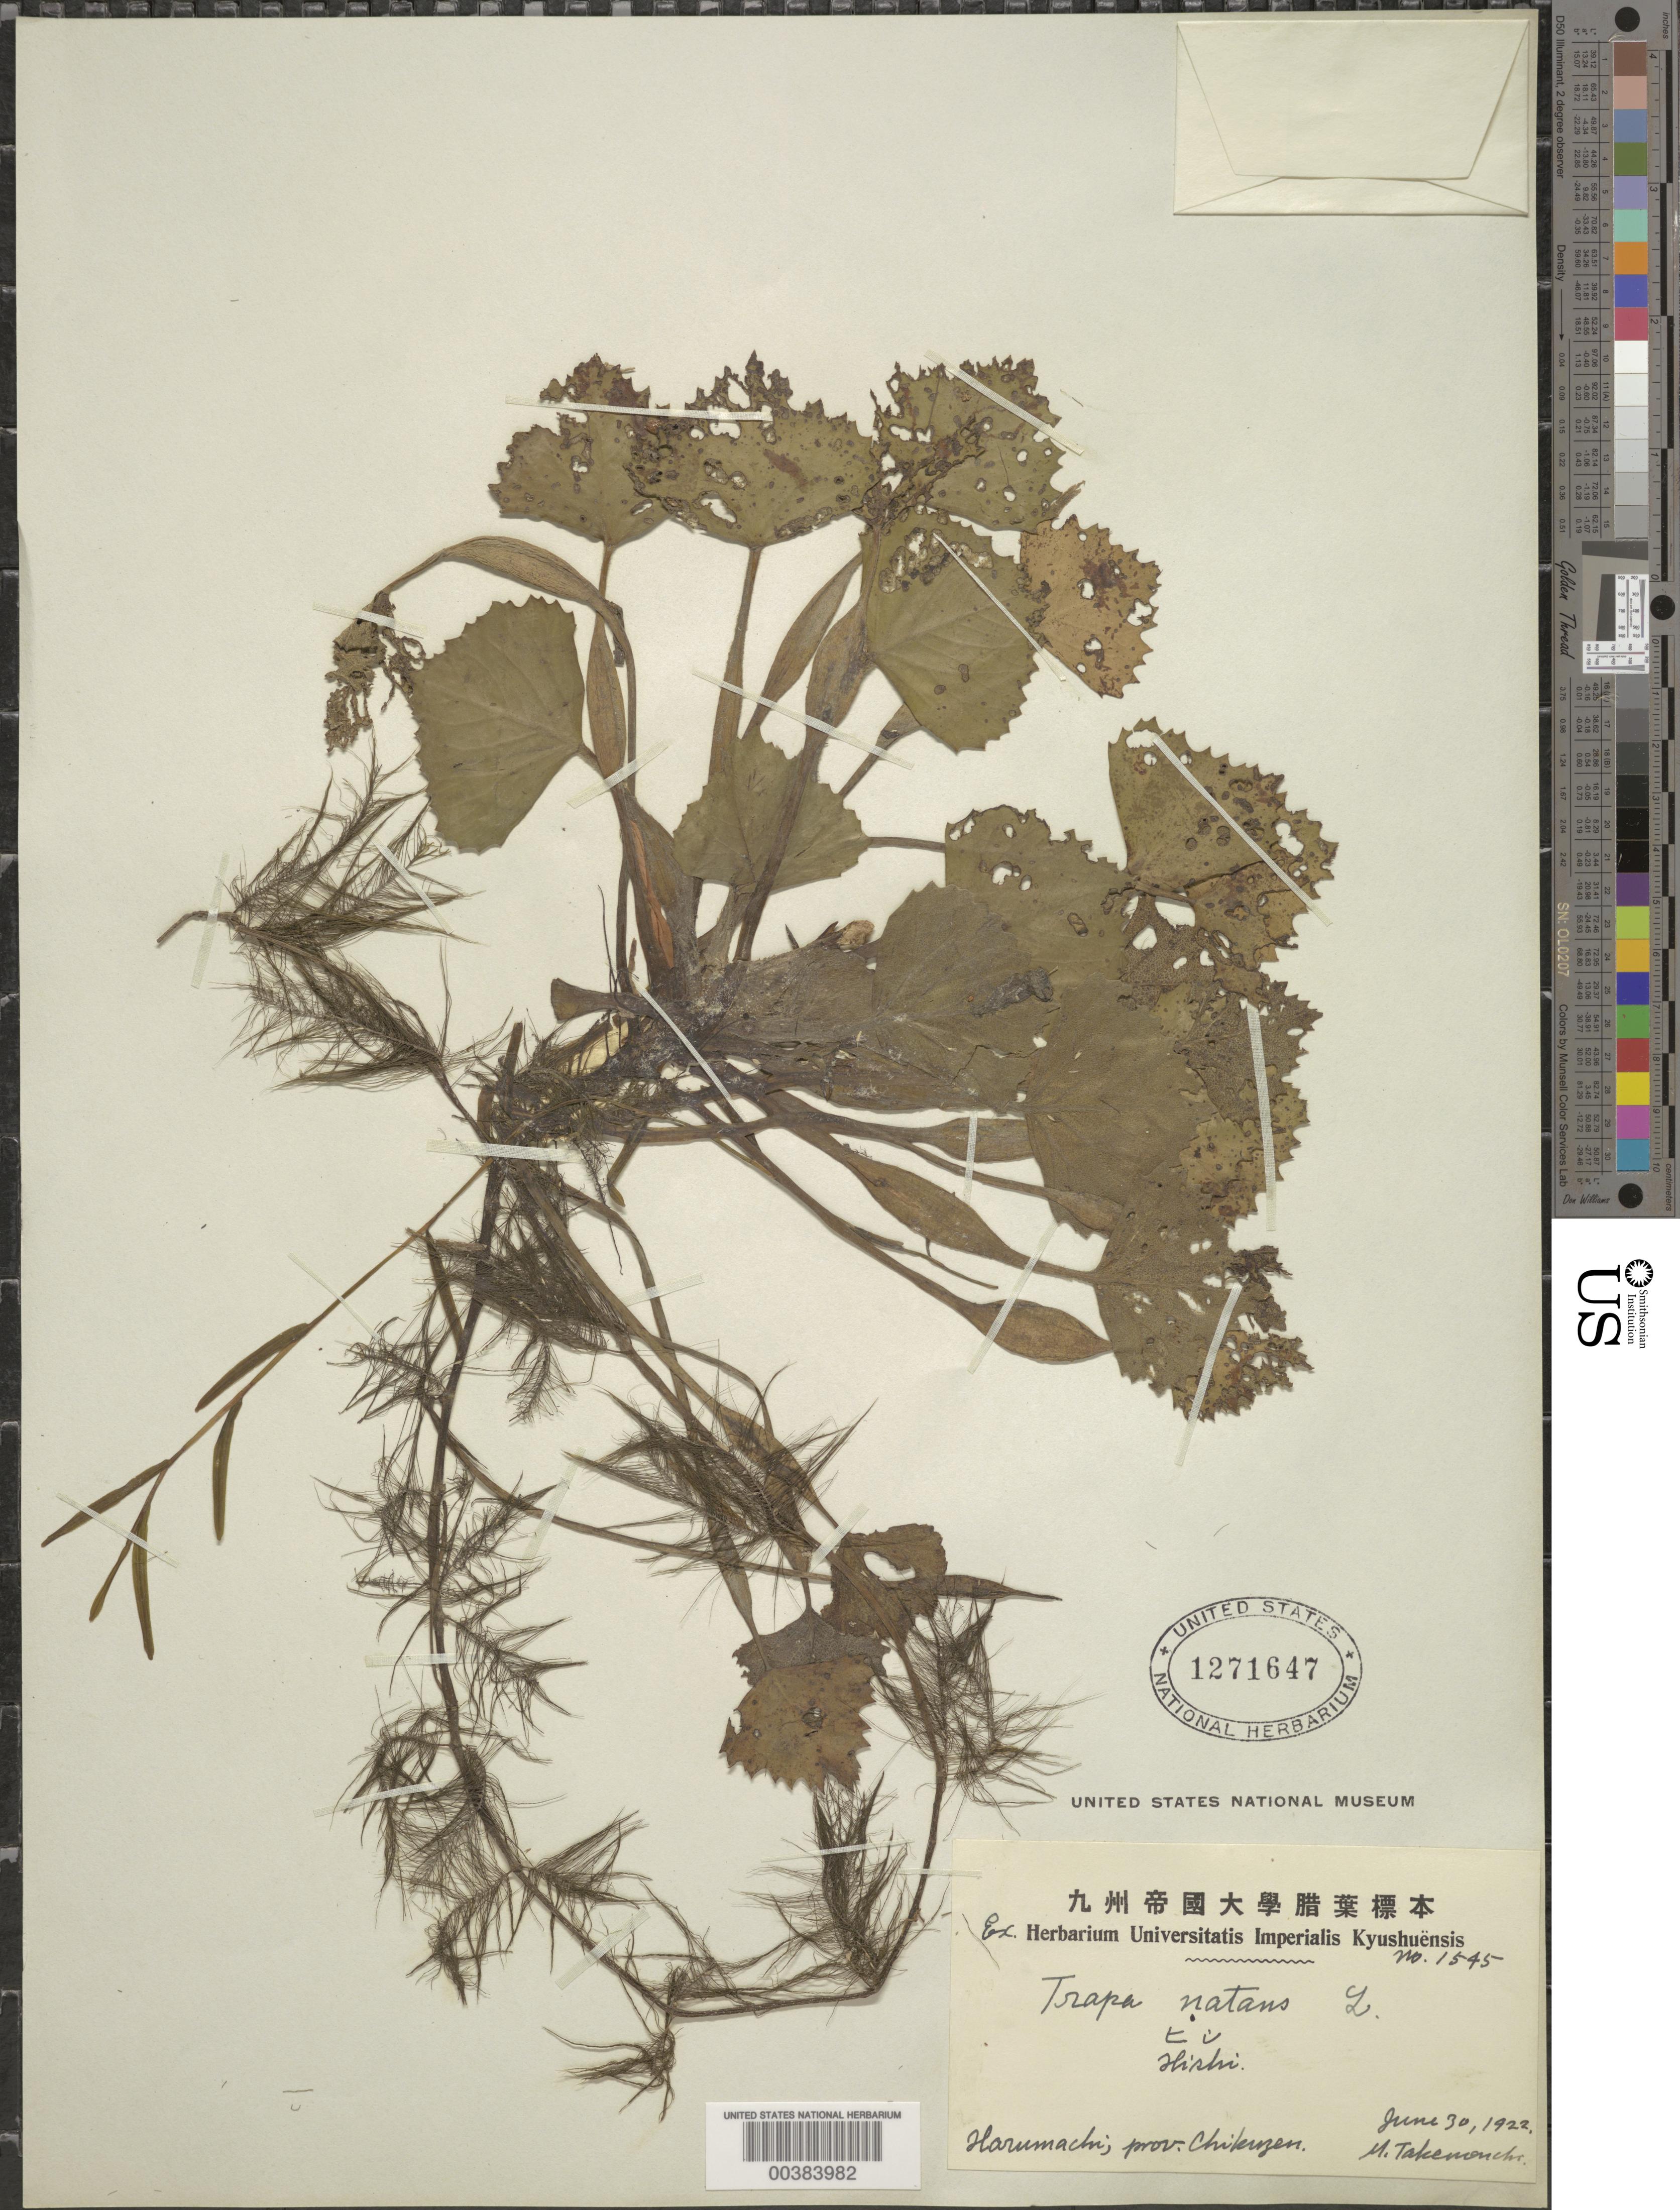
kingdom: Plantae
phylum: Tracheophyta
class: Magnoliopsida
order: Myrtales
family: Lythraceae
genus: Trapa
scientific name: Trapa natans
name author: L.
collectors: M. Takenonchi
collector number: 1545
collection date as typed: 30 Jun 1922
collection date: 1922-06-30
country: Japan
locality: Harumachi, chikuzen prov.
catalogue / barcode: US 1261647